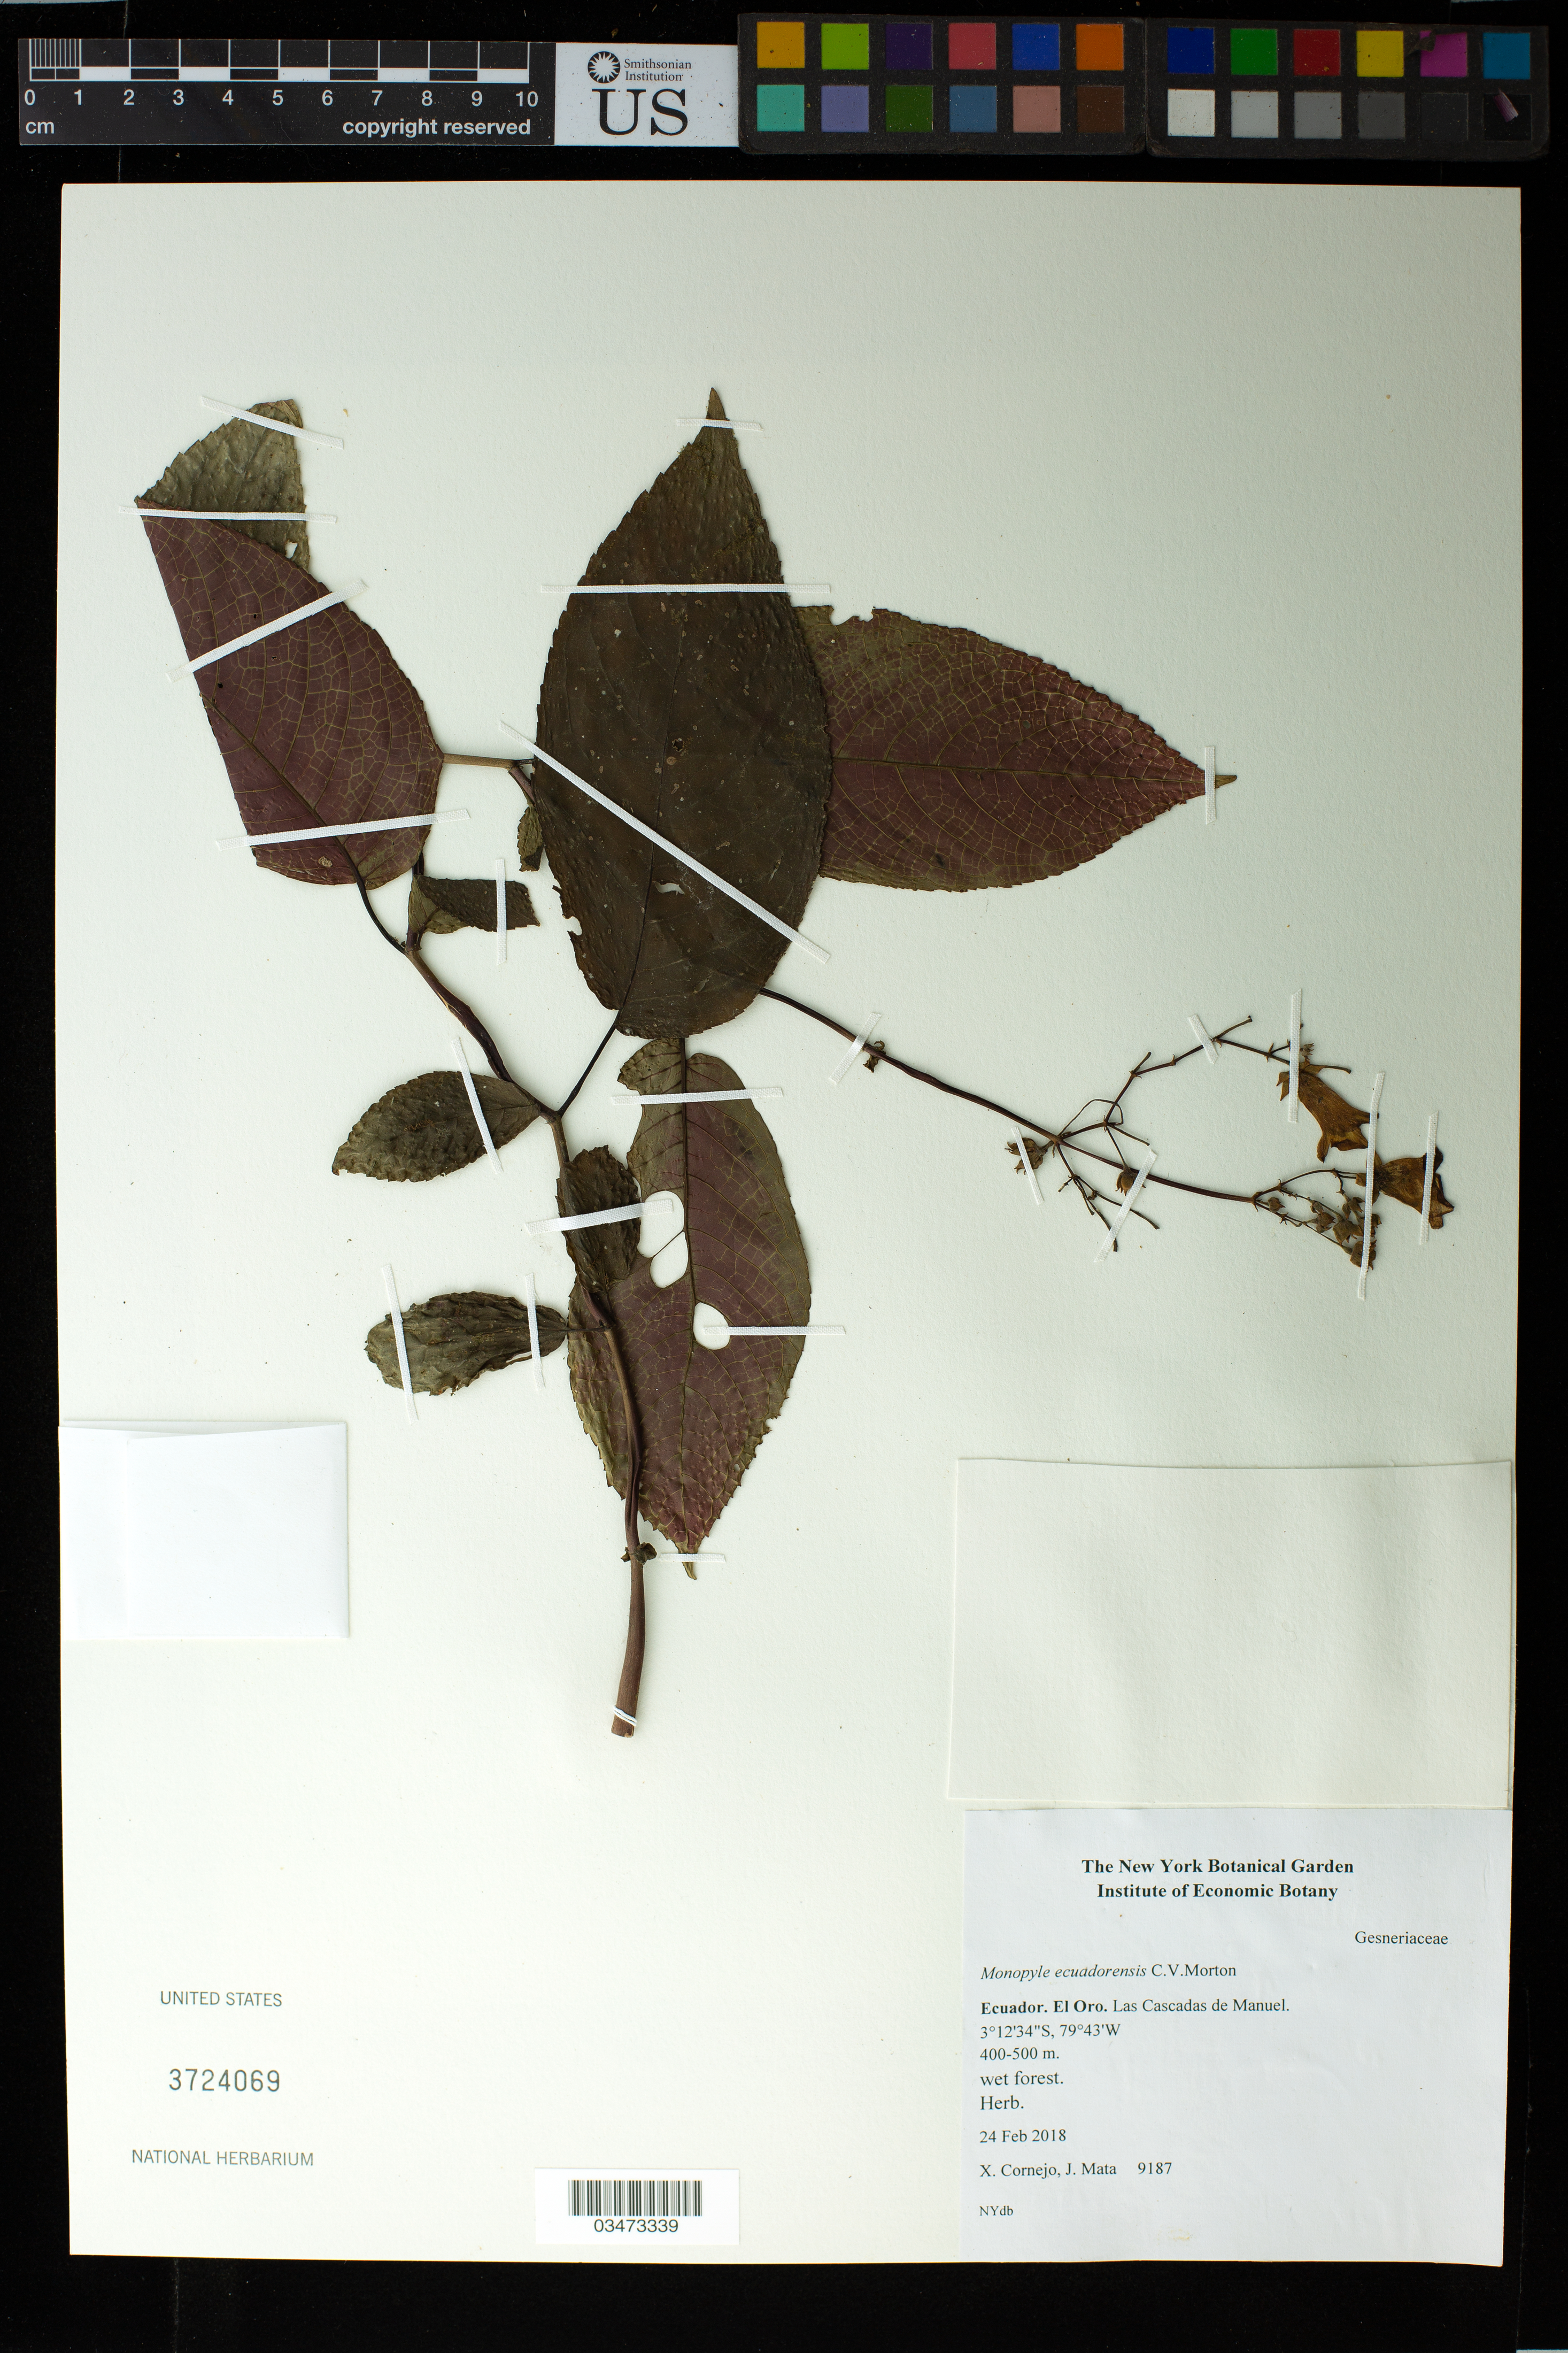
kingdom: Plantae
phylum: Tracheophyta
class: Magnoliopsida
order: Lamiales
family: Gesneriaceae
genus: Monopyle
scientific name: Monopyle ecuadorensis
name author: C.V. Morton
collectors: X. F. Cornejo & J. Mata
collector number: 9187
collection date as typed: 24 Feb 2018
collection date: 2018-02-24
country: Ecuador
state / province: El Oro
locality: Las Cascadas de Manuel.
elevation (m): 400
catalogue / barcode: US 3724069